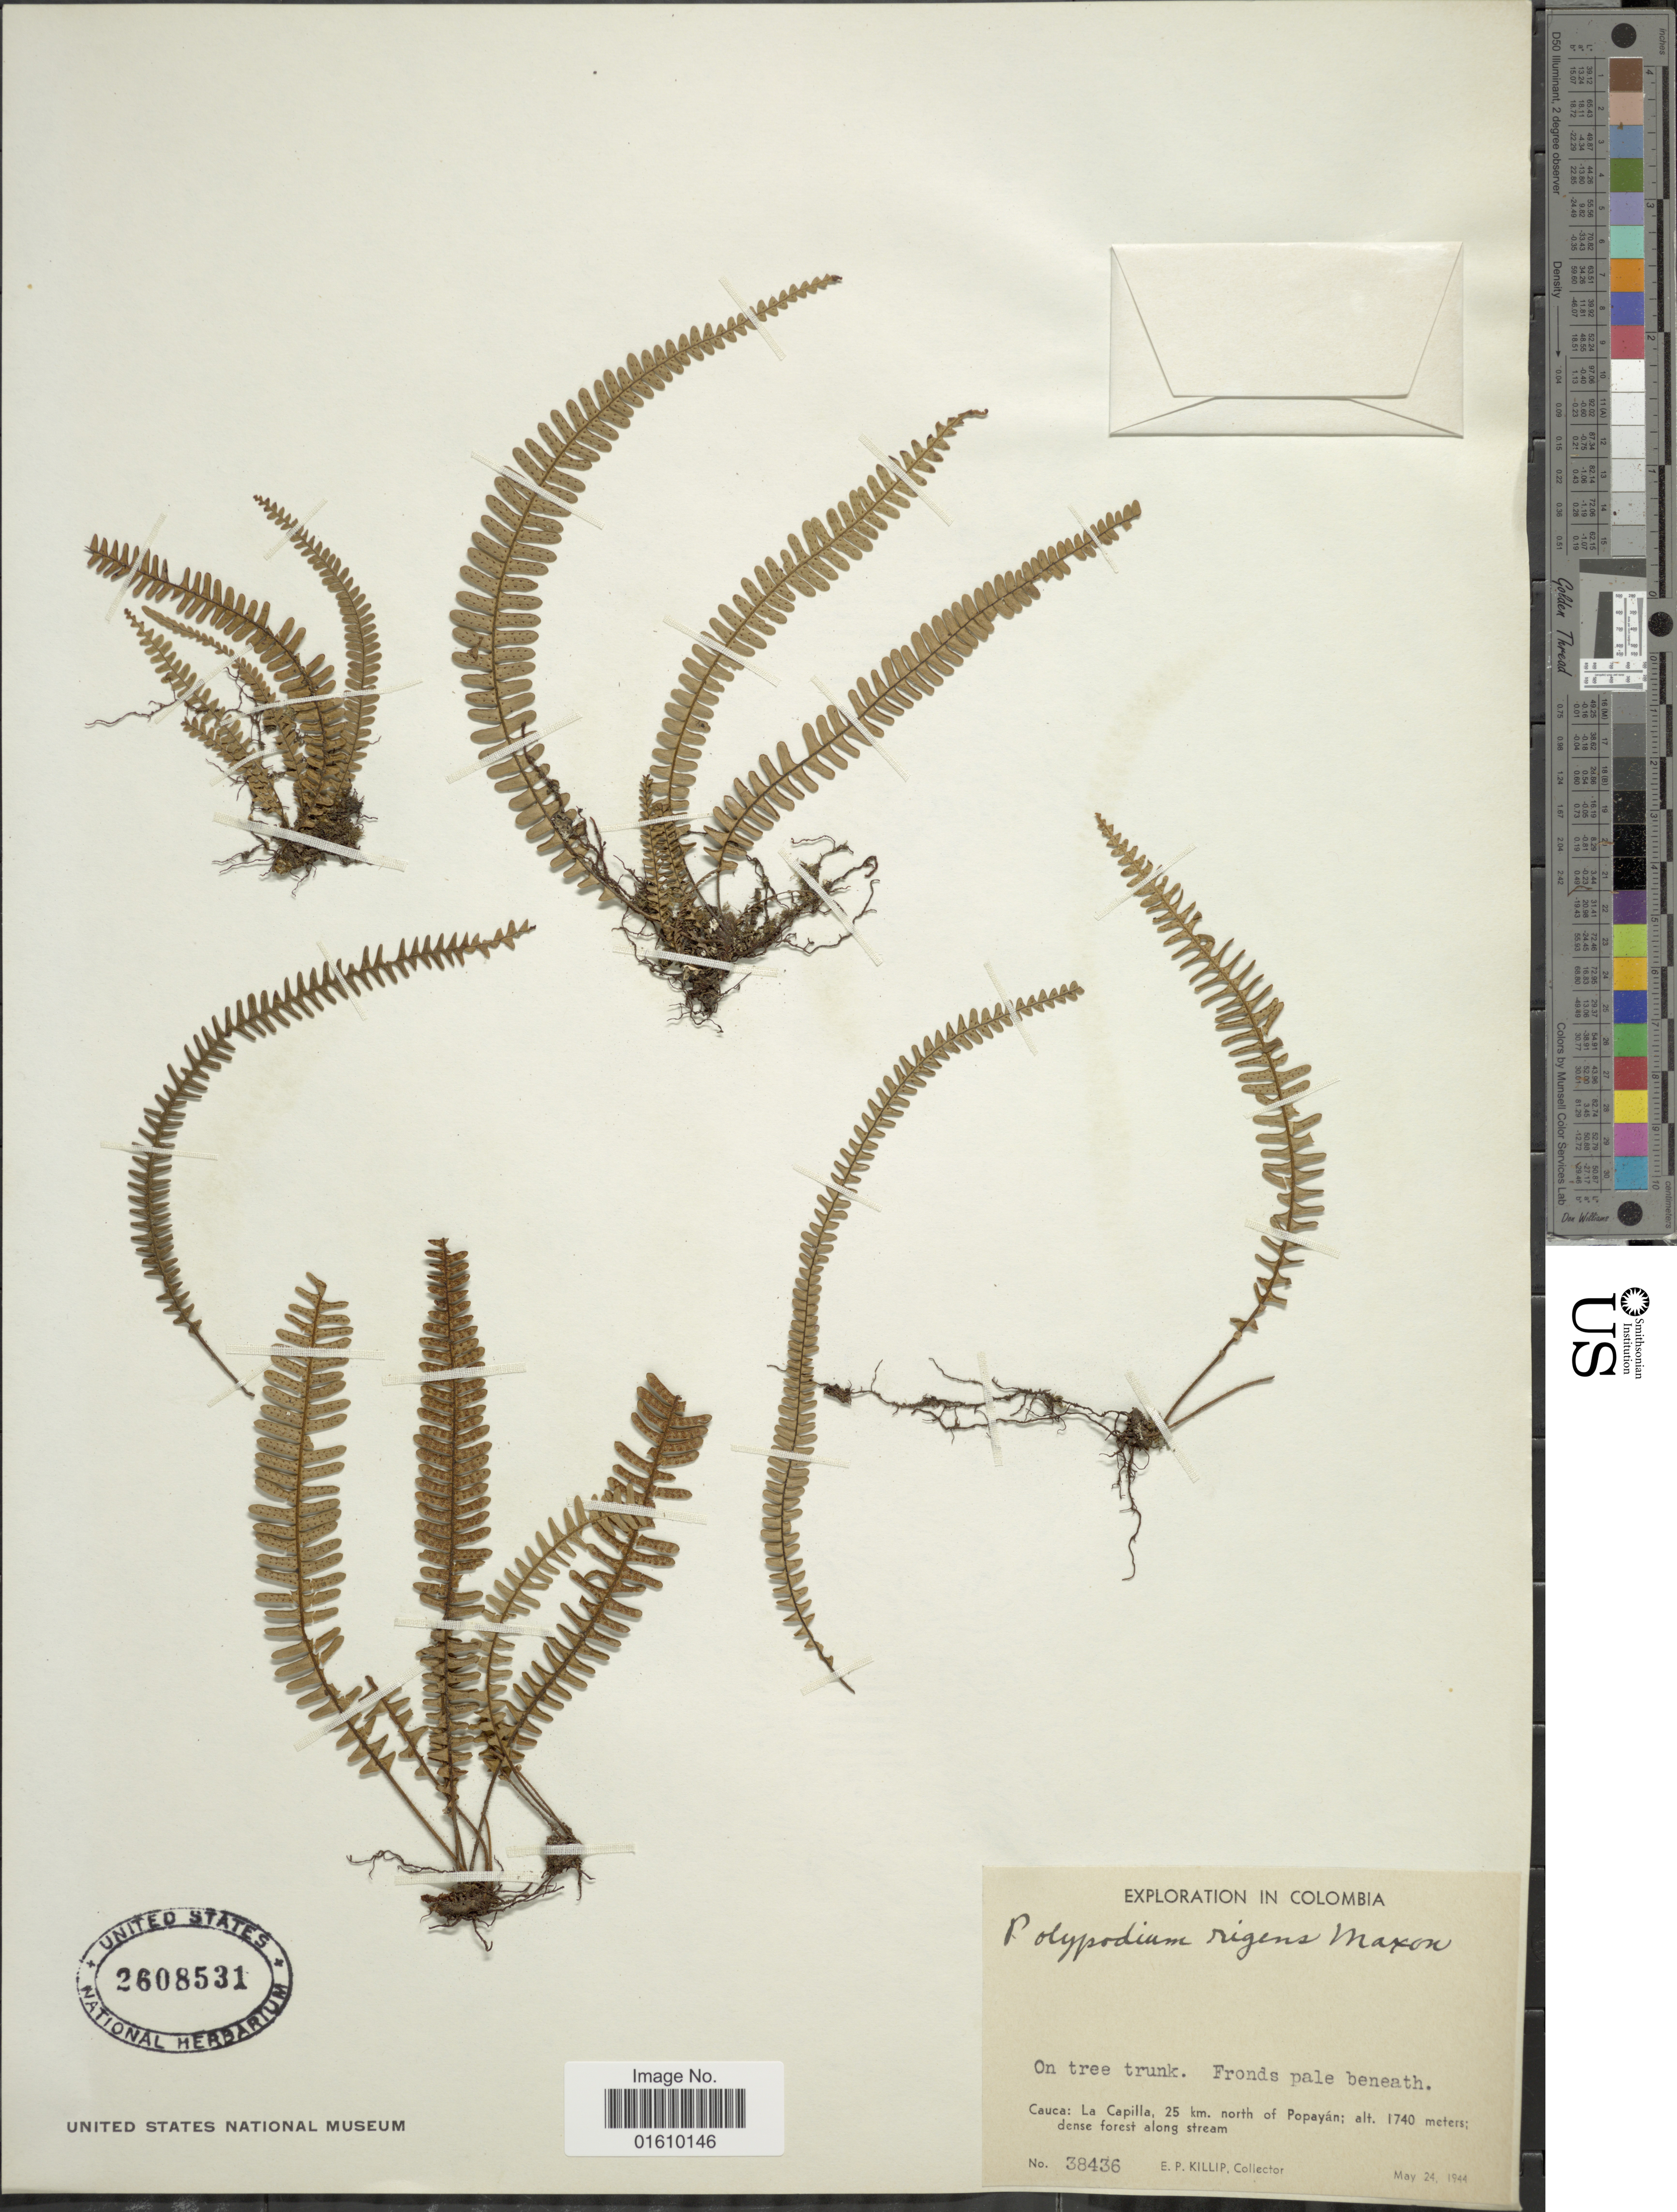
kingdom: Plantae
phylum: Tracheophyta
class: Polypodiopsida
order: Polypodiales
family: Polypodiaceae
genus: Melpomene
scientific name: Melpomene xiphopteroides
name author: (Liebm.) A.R. Sm. & R.C. Moran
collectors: E. P. Killip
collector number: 38436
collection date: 1944-05-24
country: Colombia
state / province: Cauca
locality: La Capilla, 25 km. north of Popayán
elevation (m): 1740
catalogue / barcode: US 2608531